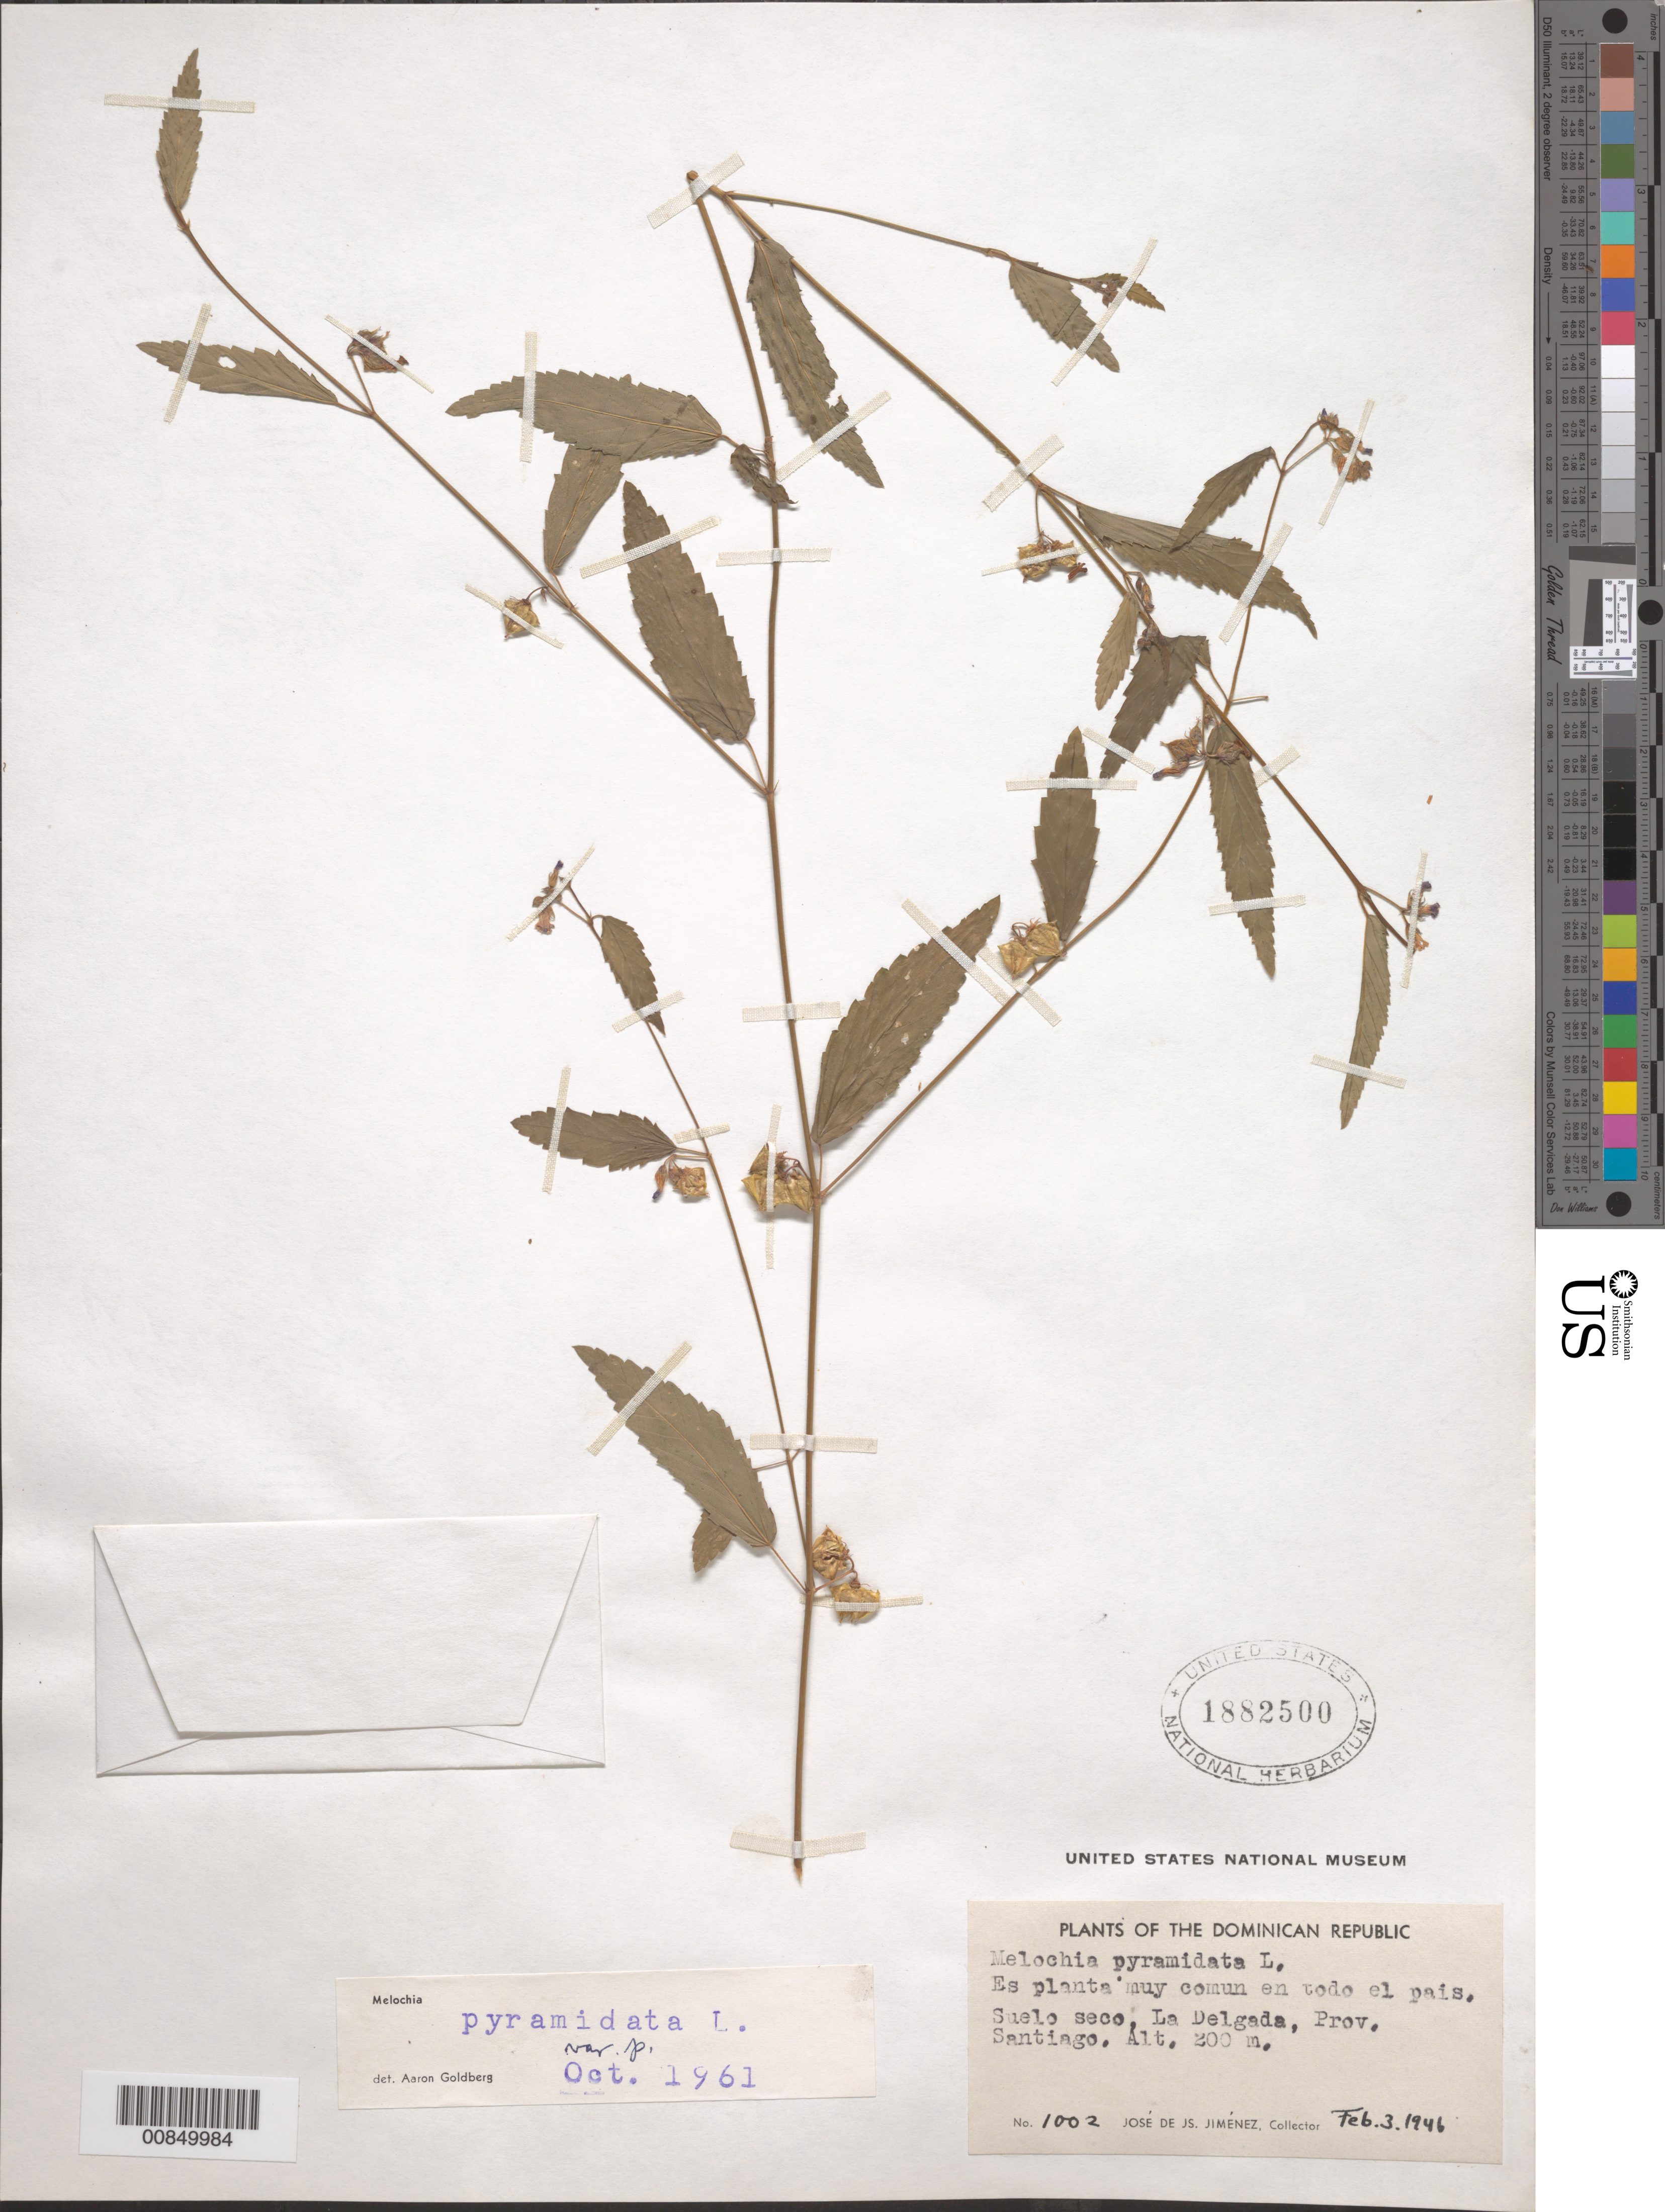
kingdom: Plantae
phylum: Tracheophyta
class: Magnoliopsida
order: Malvales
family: Malvaceae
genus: Melochia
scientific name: Melochia pyramidata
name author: L.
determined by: Goldberg, Aaron, (US), NMNH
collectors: J. J. Jiménez Almonte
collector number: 1002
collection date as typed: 03 Feb 1946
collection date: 1946-02-03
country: Dominican Republic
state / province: Santiago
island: Hispaniola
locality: La Delgada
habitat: Suelo seco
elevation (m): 200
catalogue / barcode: US 1882500